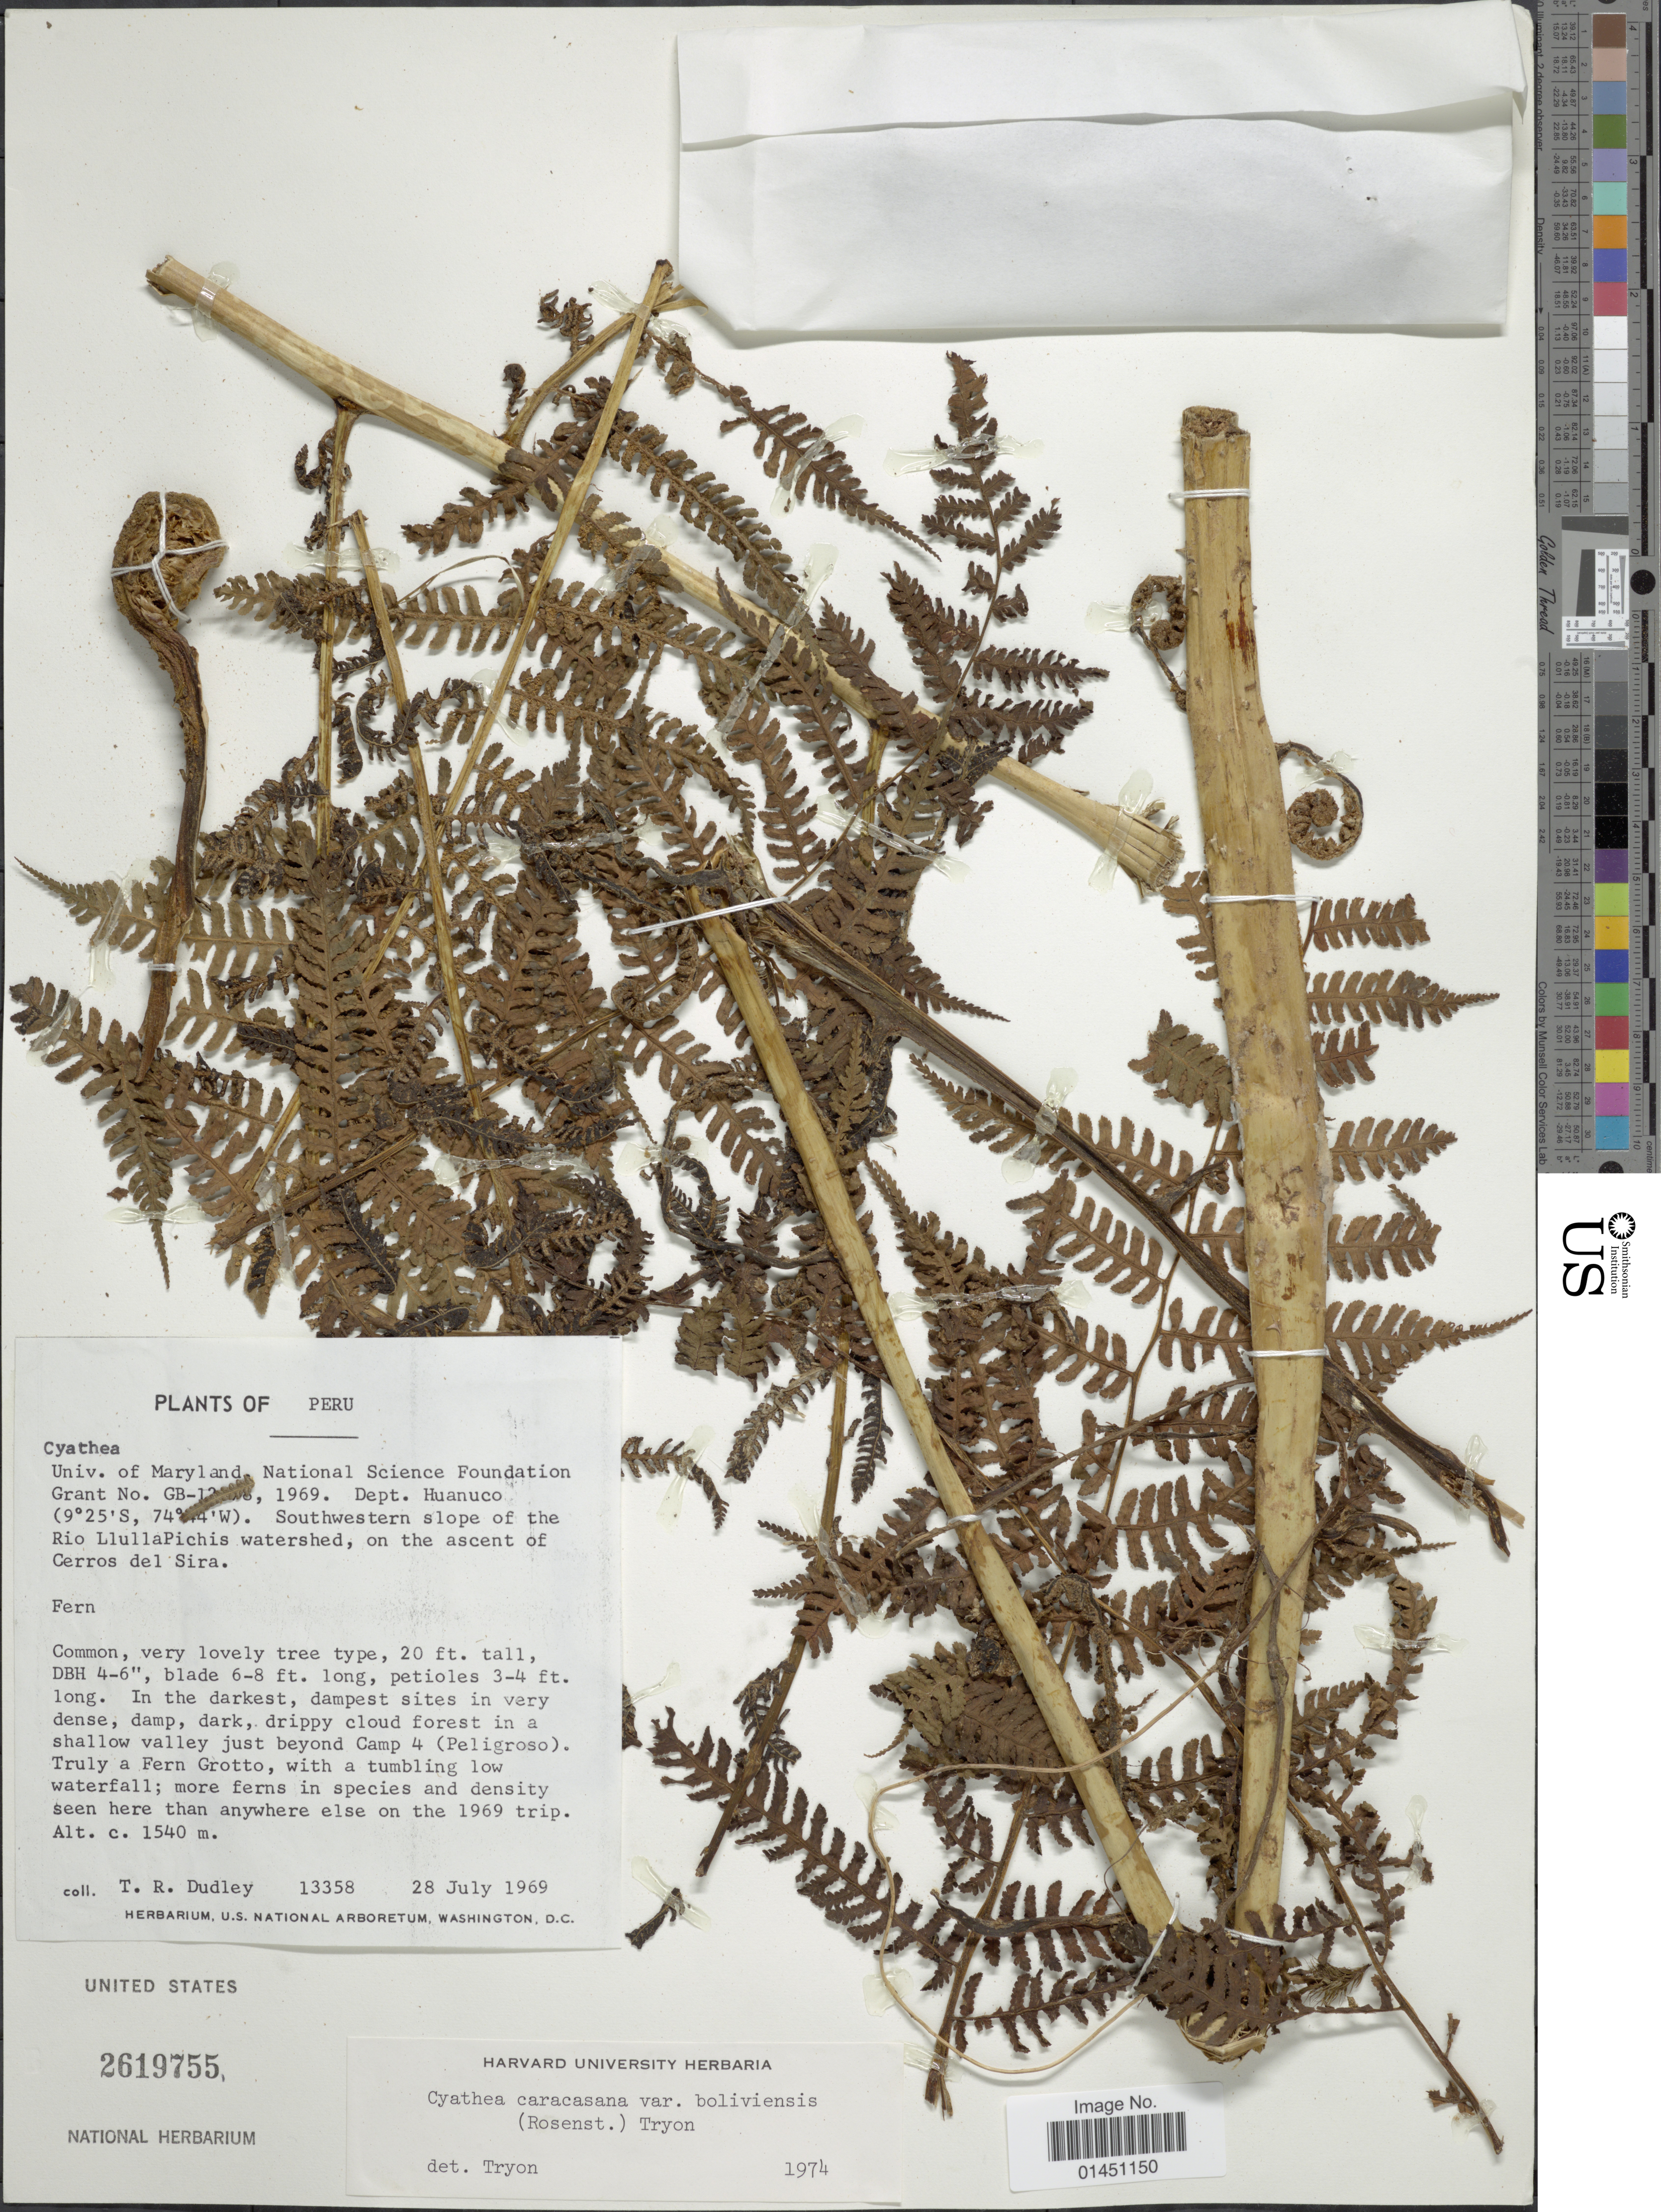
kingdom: Plantae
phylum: Tracheophyta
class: Polypodiopsida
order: Cyatheales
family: Cyatheaceae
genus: Cyathea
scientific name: Cyathea caracasana var. boliviensis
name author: (Rosenst.) R.M. Tryon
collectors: T. R. Dudley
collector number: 13358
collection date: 1969-07-28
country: Peru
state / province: Huánuco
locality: Southwestern slope of the Rio Llullapichis watershedm in the ascent of Cerros del Sira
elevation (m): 1540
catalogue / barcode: US 2619755